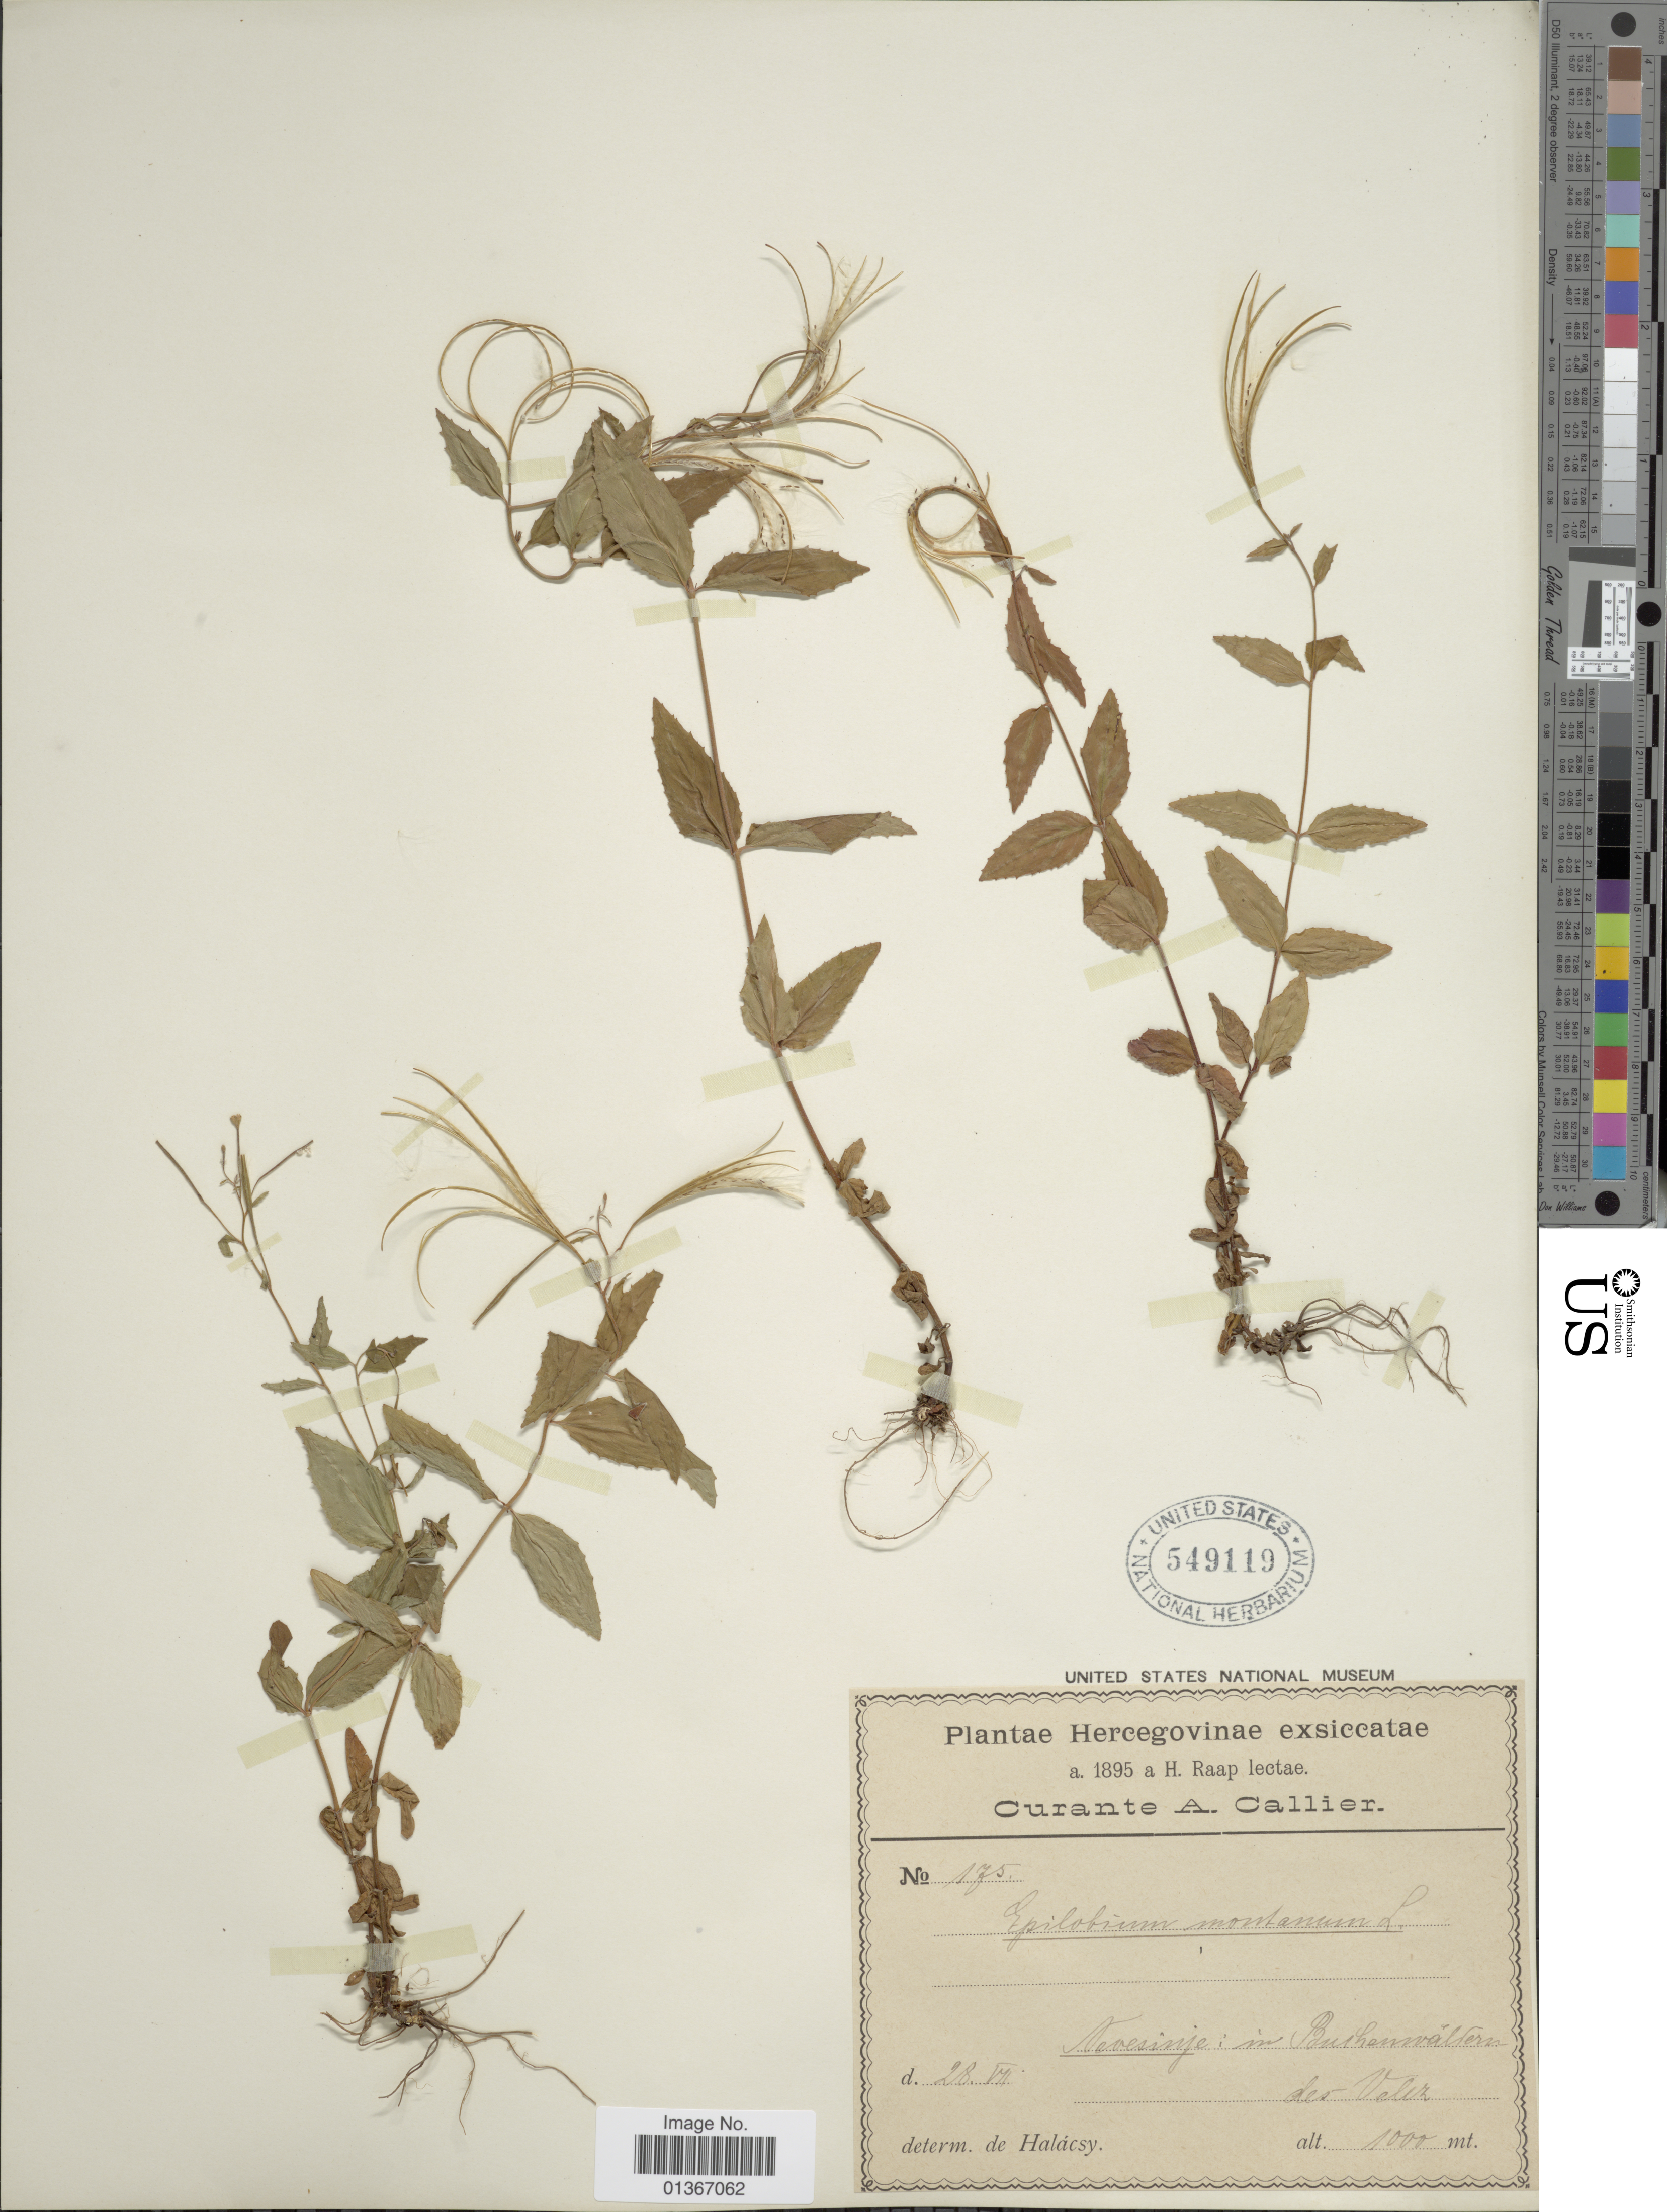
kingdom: Plantae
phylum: Tracheophyta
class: Magnoliopsida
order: Myrtales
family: Onagraceae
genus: Epilobium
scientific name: Epilobium montanum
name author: L.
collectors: H. Raap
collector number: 175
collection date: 1895-07-28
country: Bosnia and Herzegovina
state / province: Srpska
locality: Hercegovinae. Nevesinje: im Buihenwaldern. [interpreted]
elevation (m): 1000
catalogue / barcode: US 549119